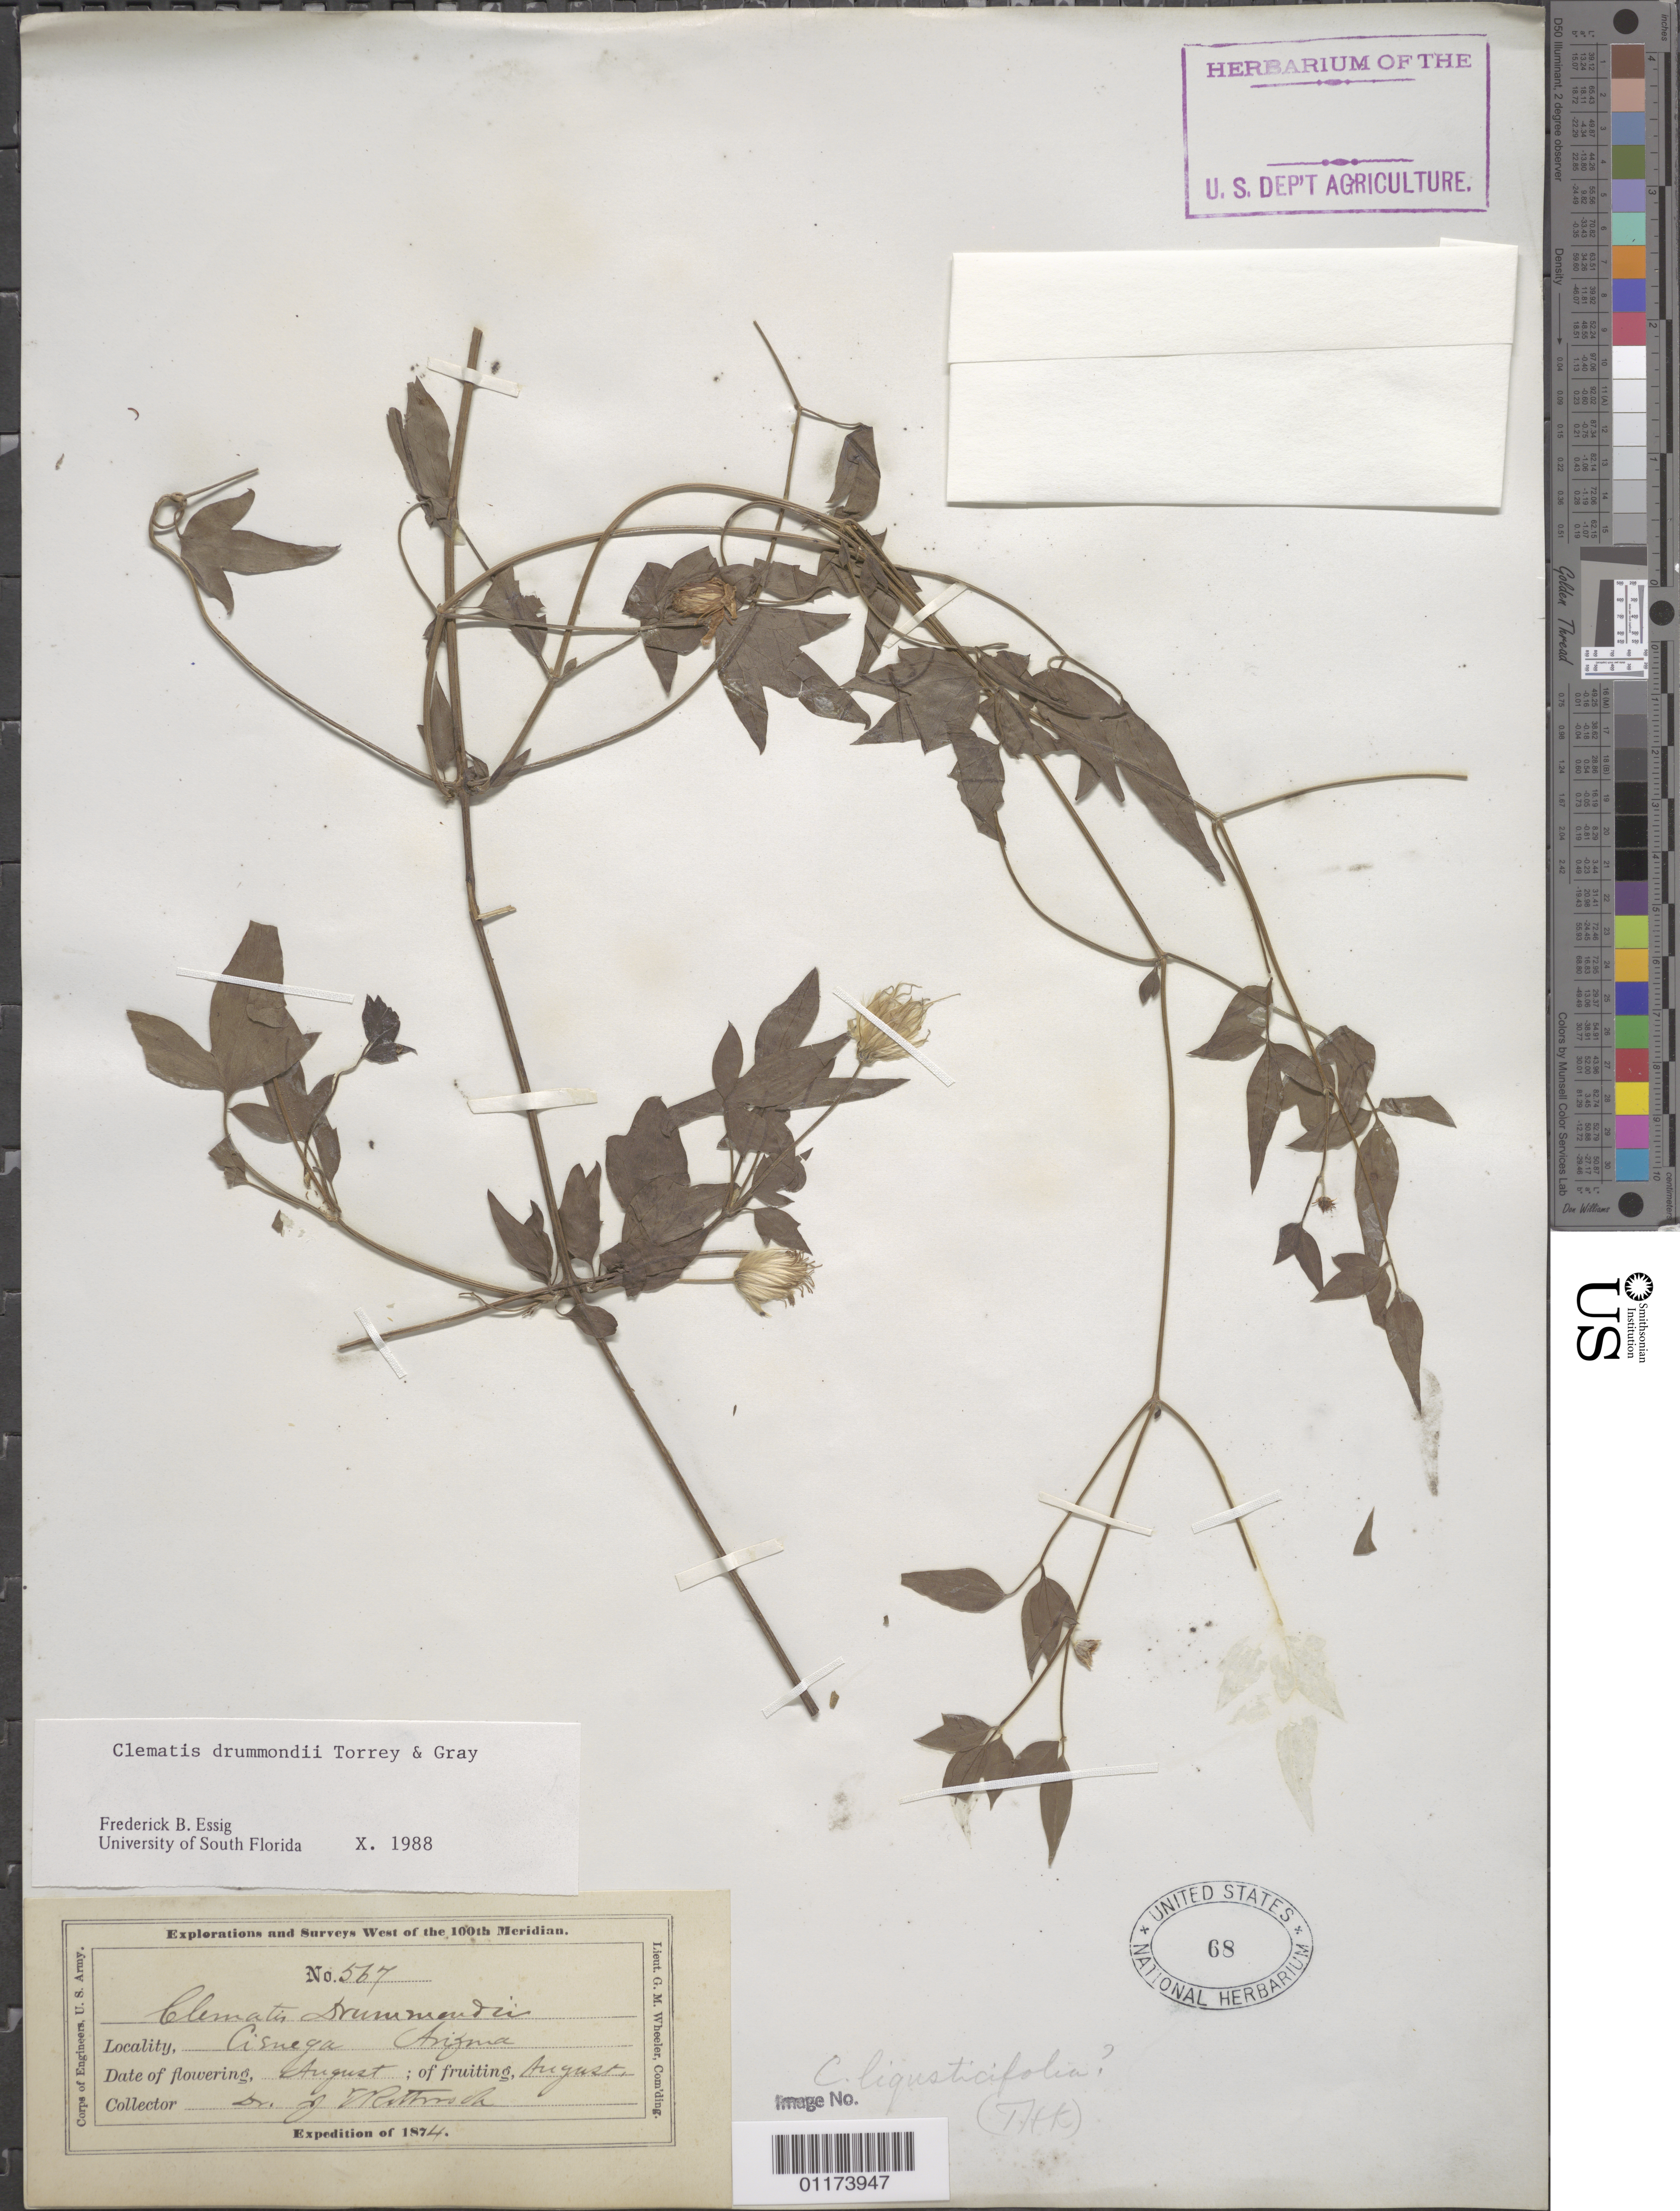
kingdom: Plantae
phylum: Tracheophyta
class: Magnoliopsida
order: Ranunculales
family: Ranunculaceae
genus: Clematis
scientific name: Clematis drummondii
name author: Torr. & A. Gray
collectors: J. T. Rothrock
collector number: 567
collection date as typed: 1874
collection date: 1874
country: United States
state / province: Arizona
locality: Cienega.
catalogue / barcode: US 68